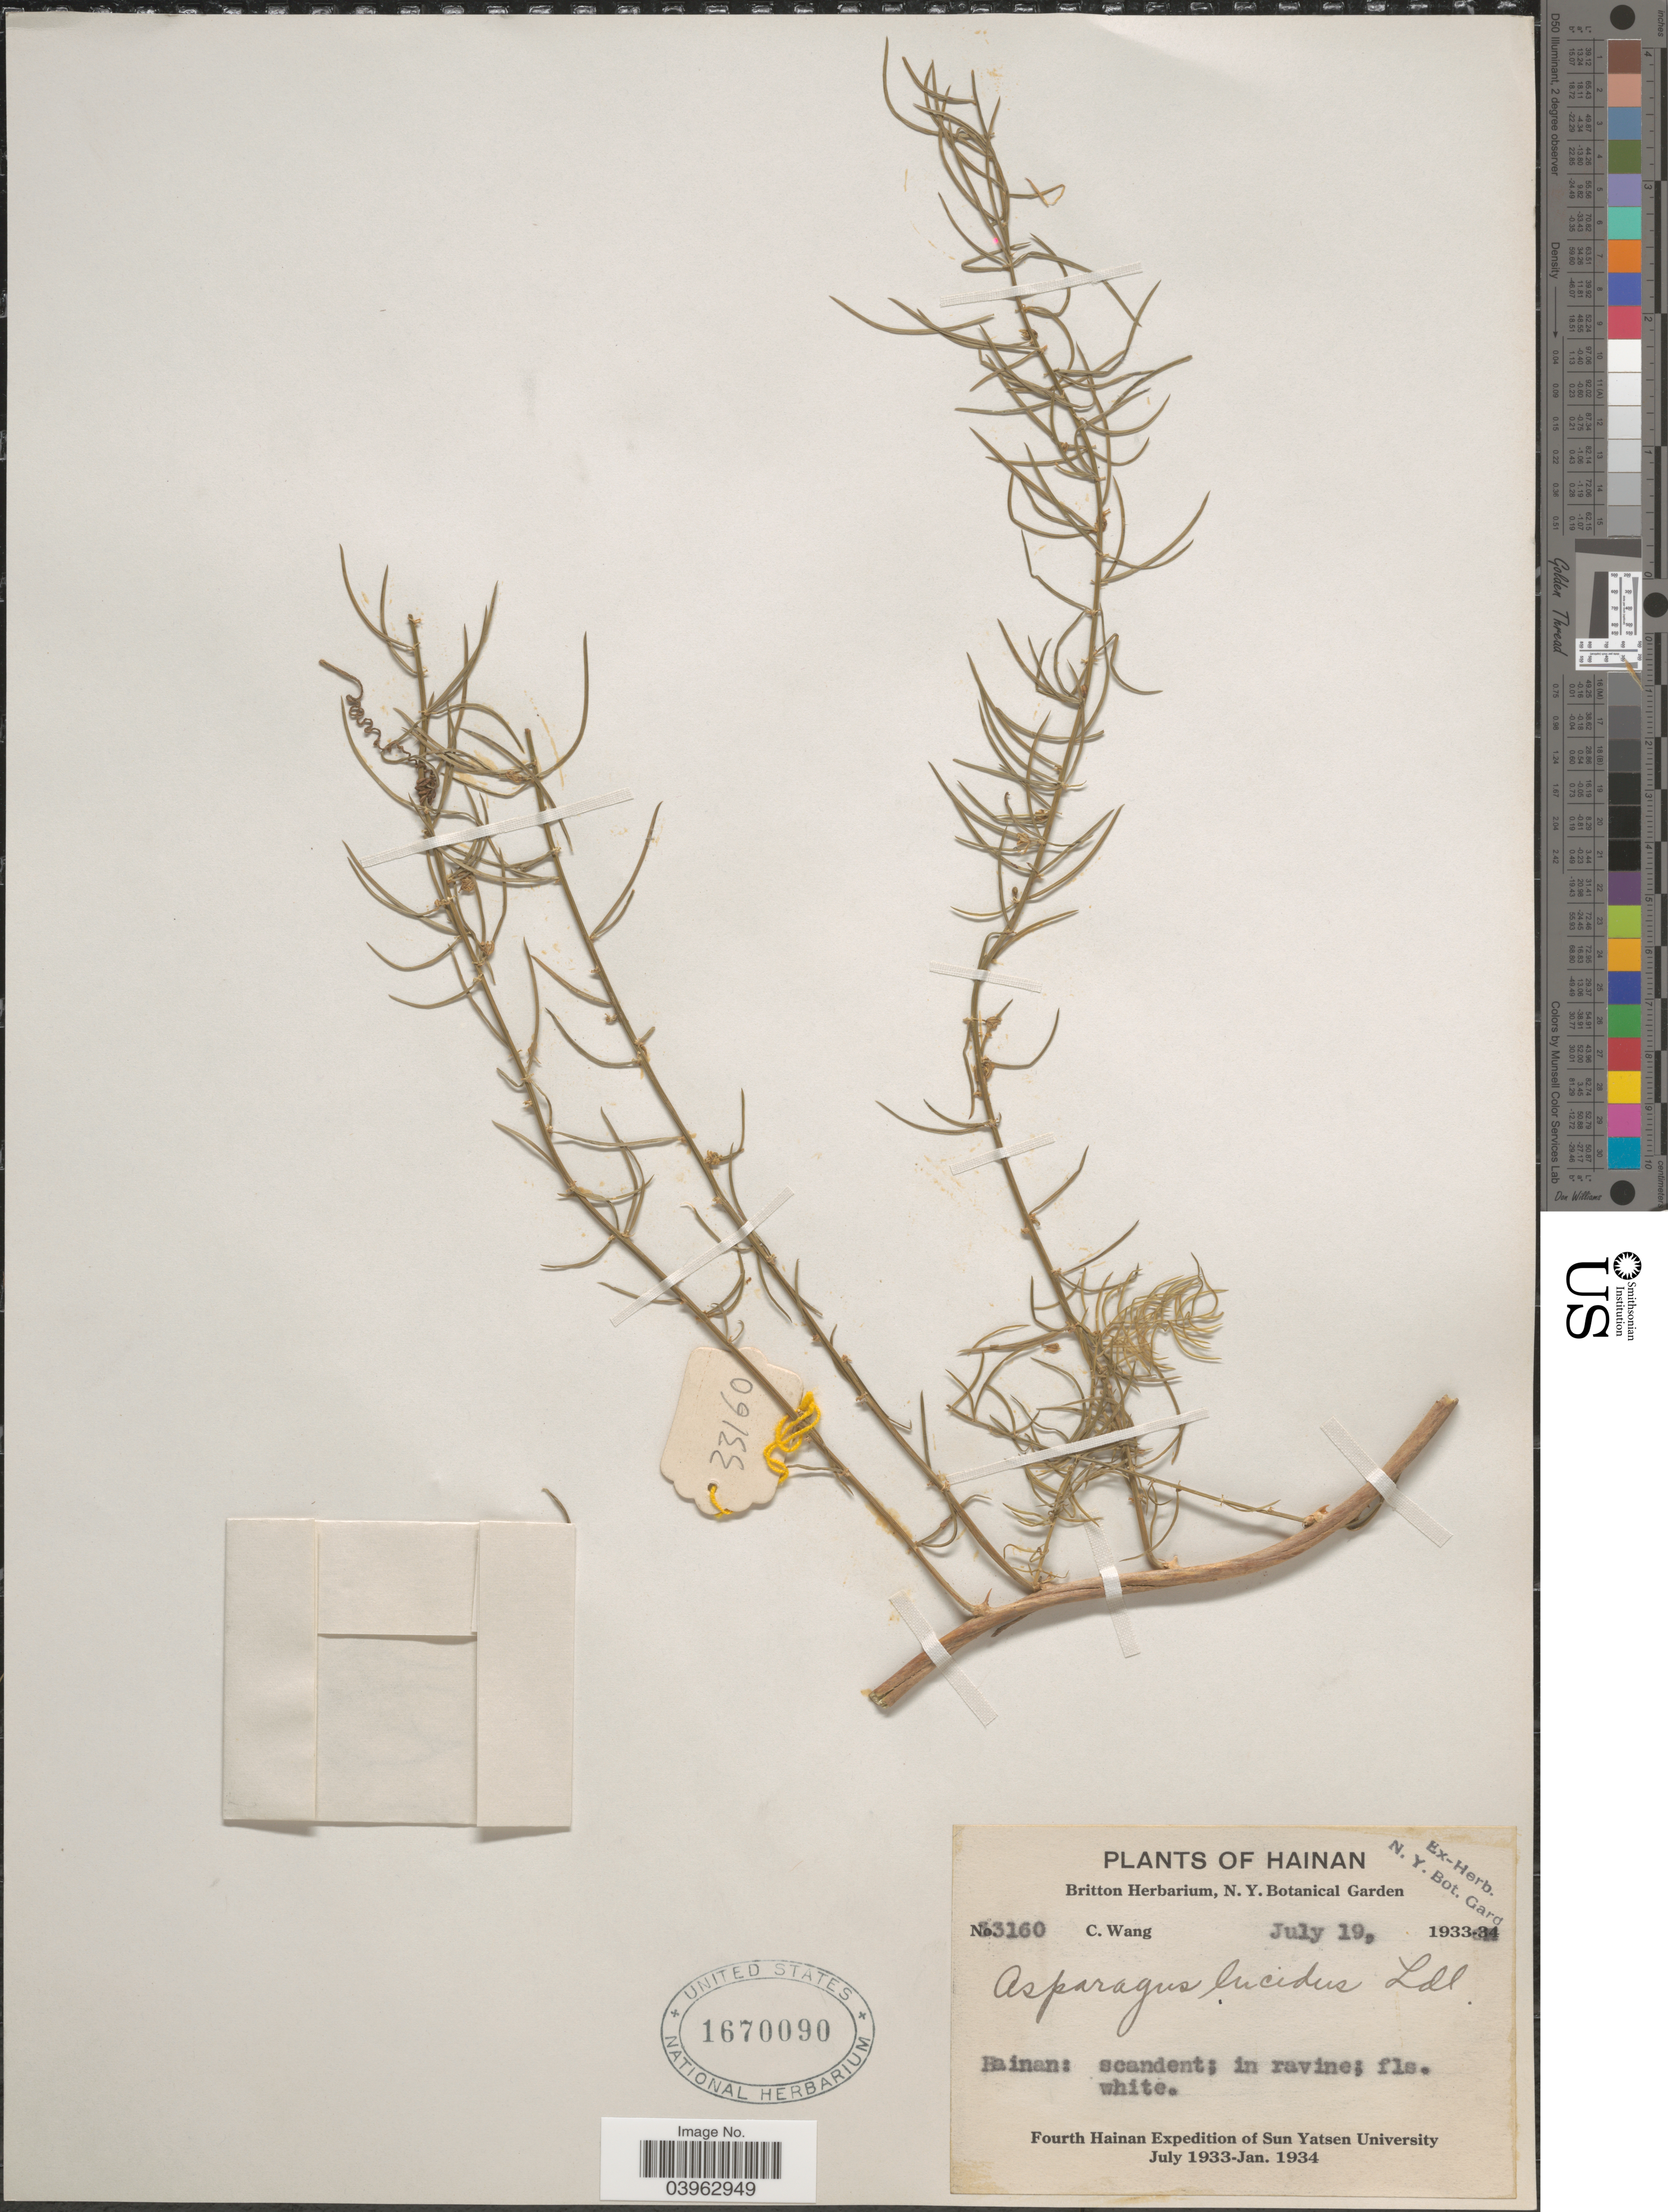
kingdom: Plantae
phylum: Tracheophyta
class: Liliopsida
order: Asparagales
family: Asparagaceae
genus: Asparagus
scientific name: Asparagus lucidus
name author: Lindl.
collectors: C. Wang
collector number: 33160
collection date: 1933-07-19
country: China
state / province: Hainan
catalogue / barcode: US 1670090